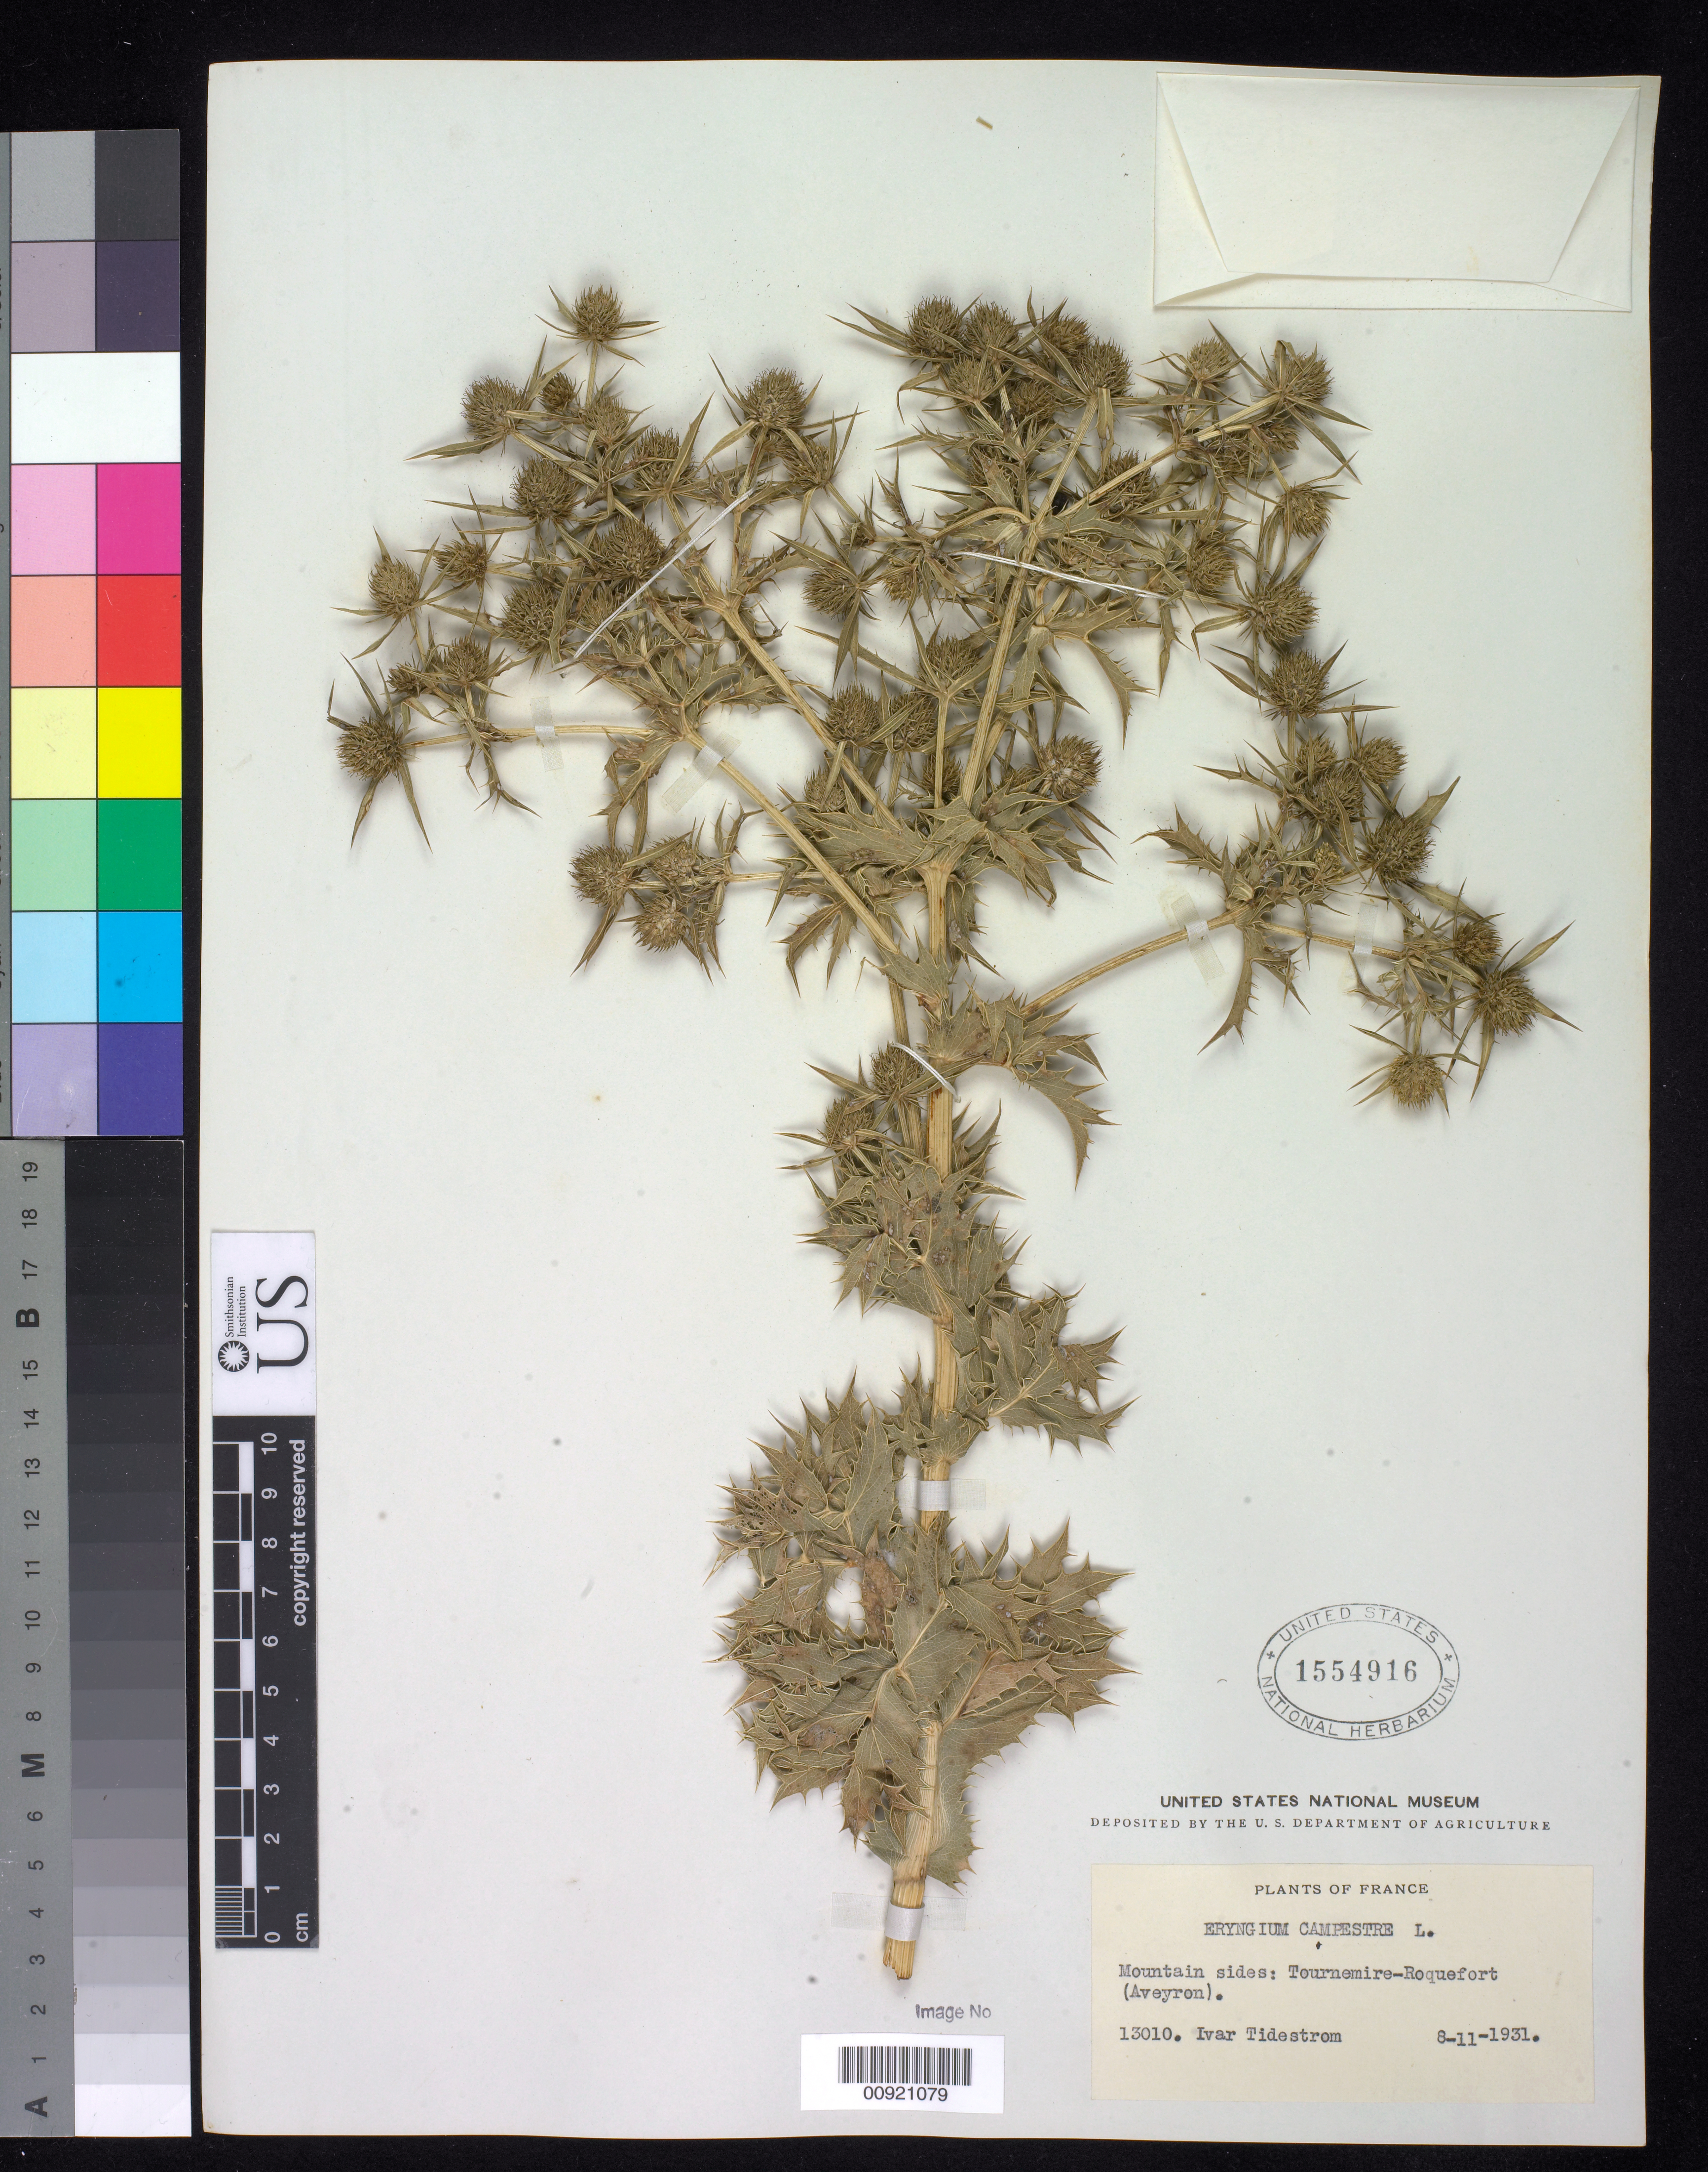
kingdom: Plantae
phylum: Tracheophyta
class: Magnoliopsida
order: Apiales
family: Apiaceae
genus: Eryngium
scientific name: Eryngium campestre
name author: L.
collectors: I. F. Tidestrom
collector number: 13010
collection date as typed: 11 Aug 1931 or 08 Nov 1931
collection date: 1931-08-11 or 1931-11-08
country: France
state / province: Occitanie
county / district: Aveyron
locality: Mountain sides: Tournemire-roquefort, (Aveyron).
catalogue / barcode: US 1554916